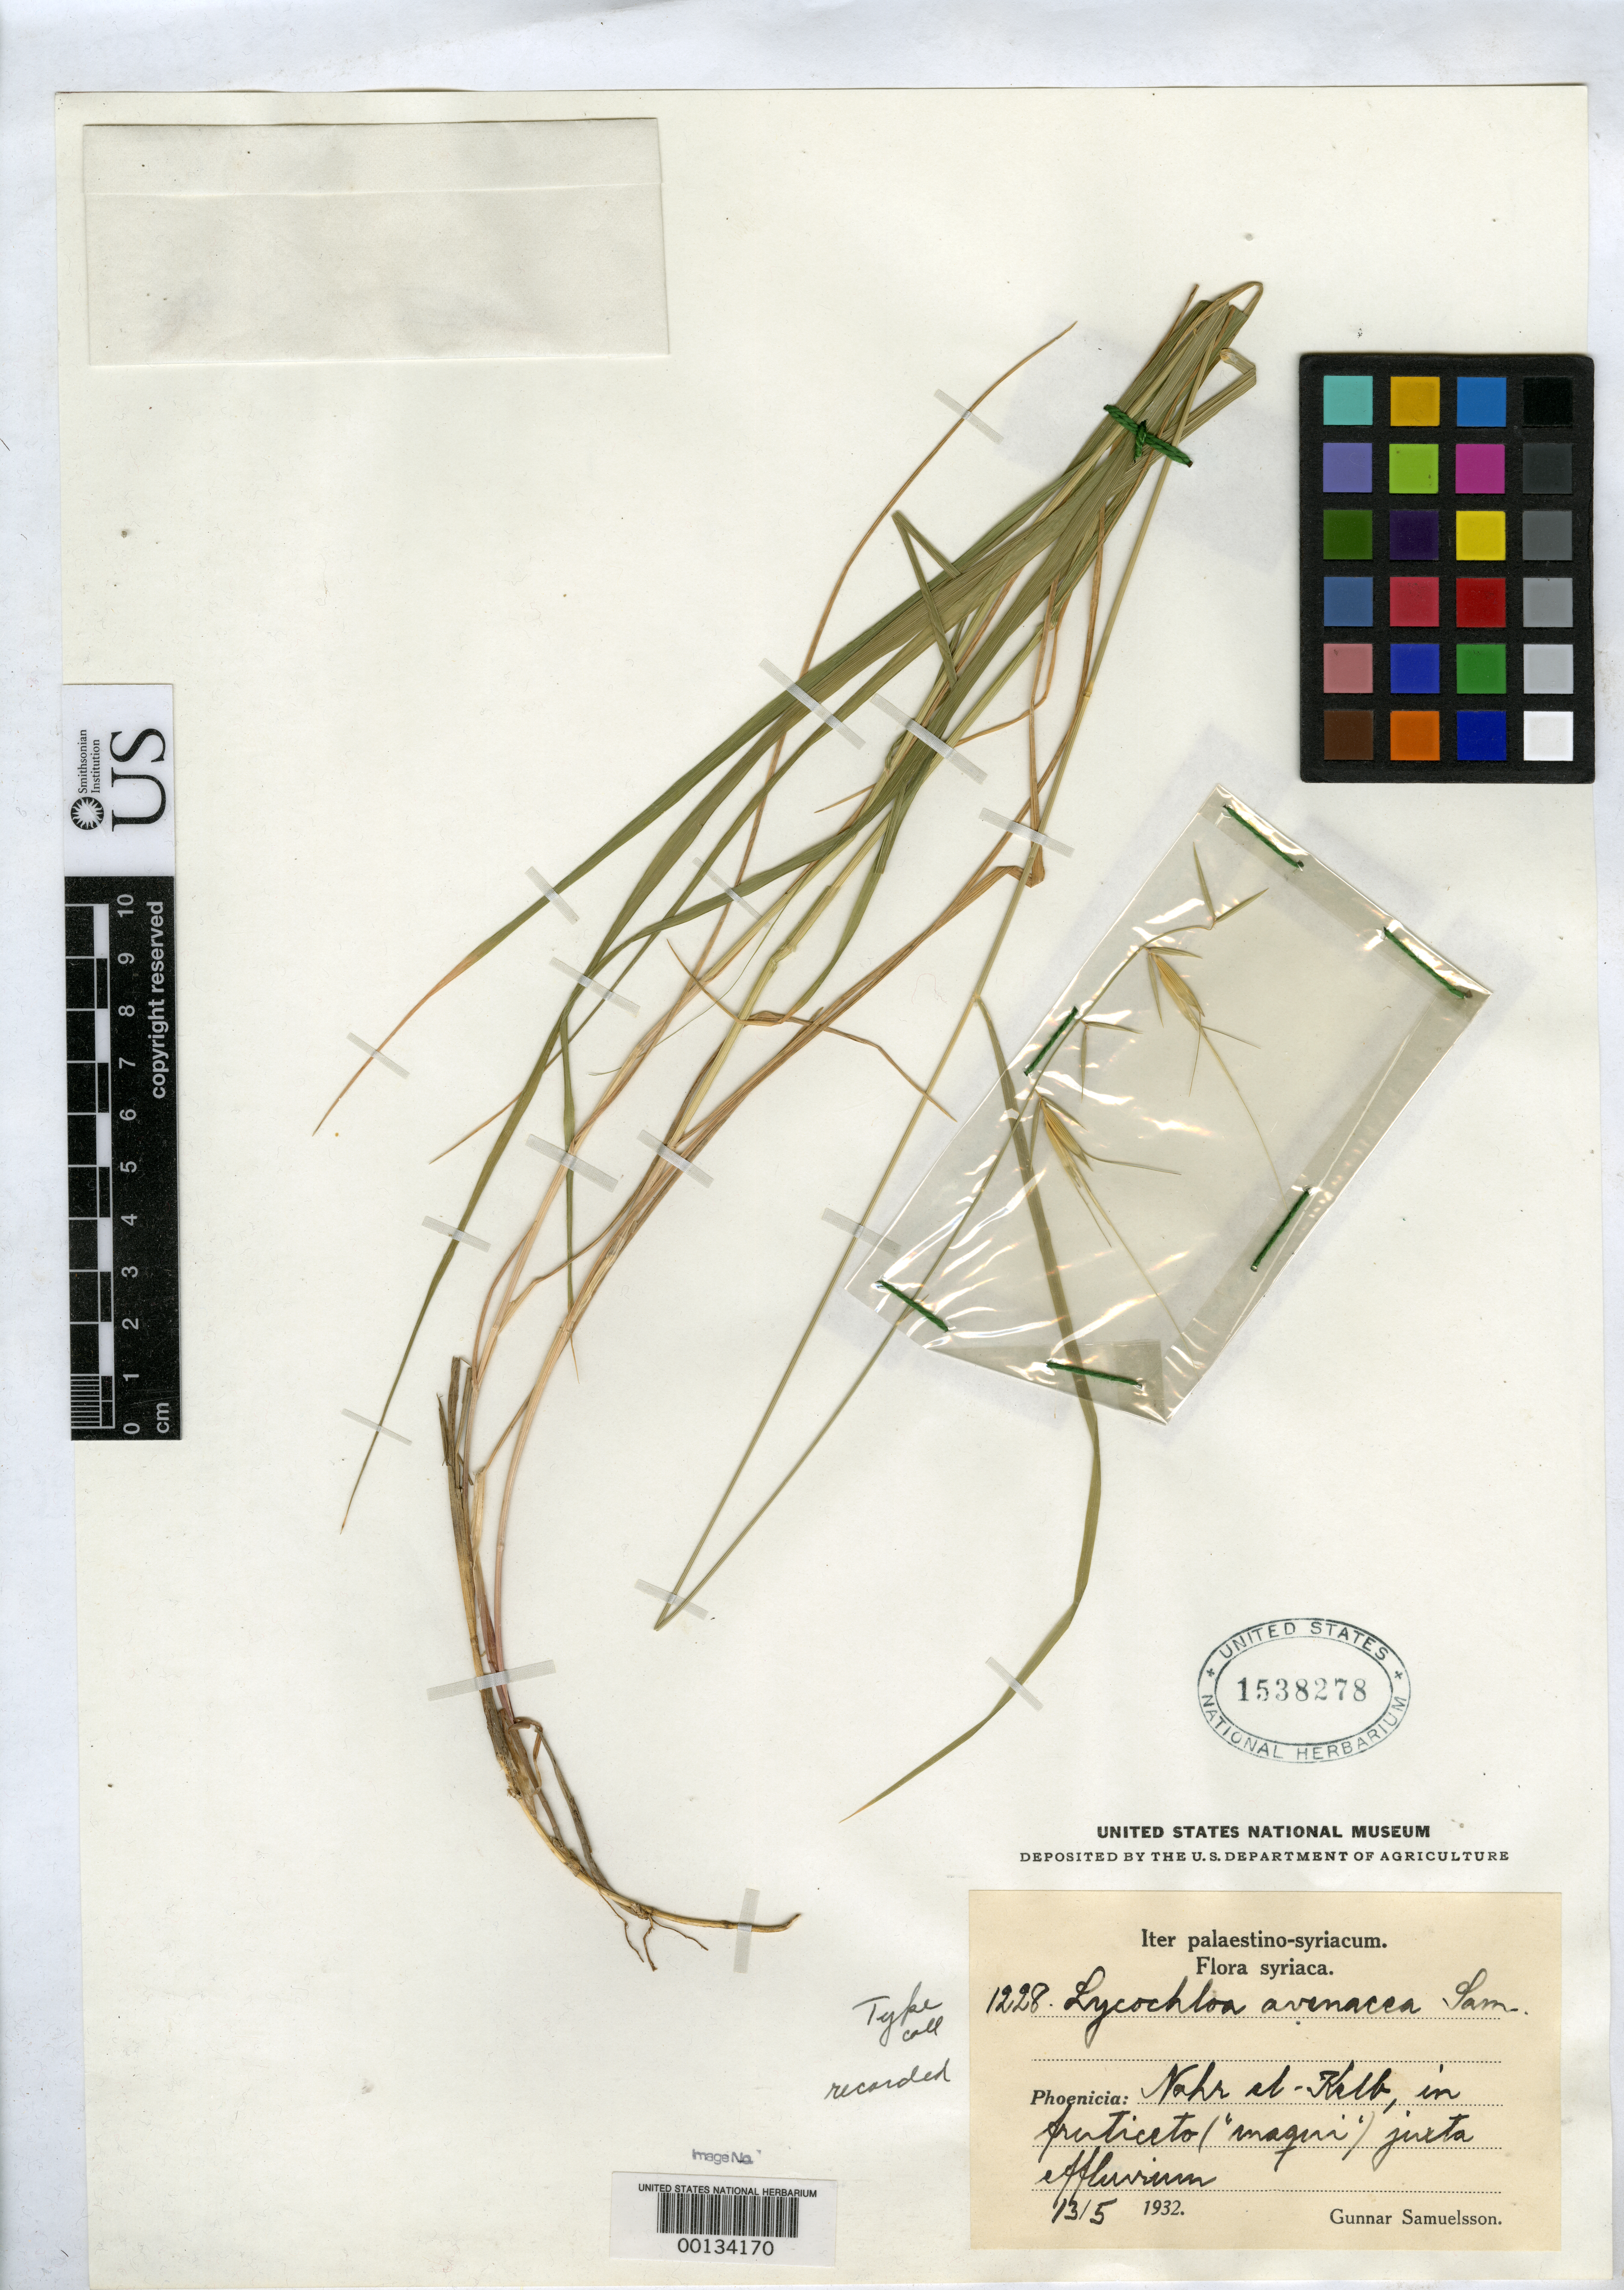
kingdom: Plantae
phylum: Tracheophyta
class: Liliopsida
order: Poales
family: Poaceae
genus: Lycochloa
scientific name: Lycochloa avenacea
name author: Sam.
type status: Syntype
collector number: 1228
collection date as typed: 13 May 1932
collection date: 1932-05-13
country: Syria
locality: Juxta mare ad effluvium fluminis Nahr El-Kelb.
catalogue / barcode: US 1538278